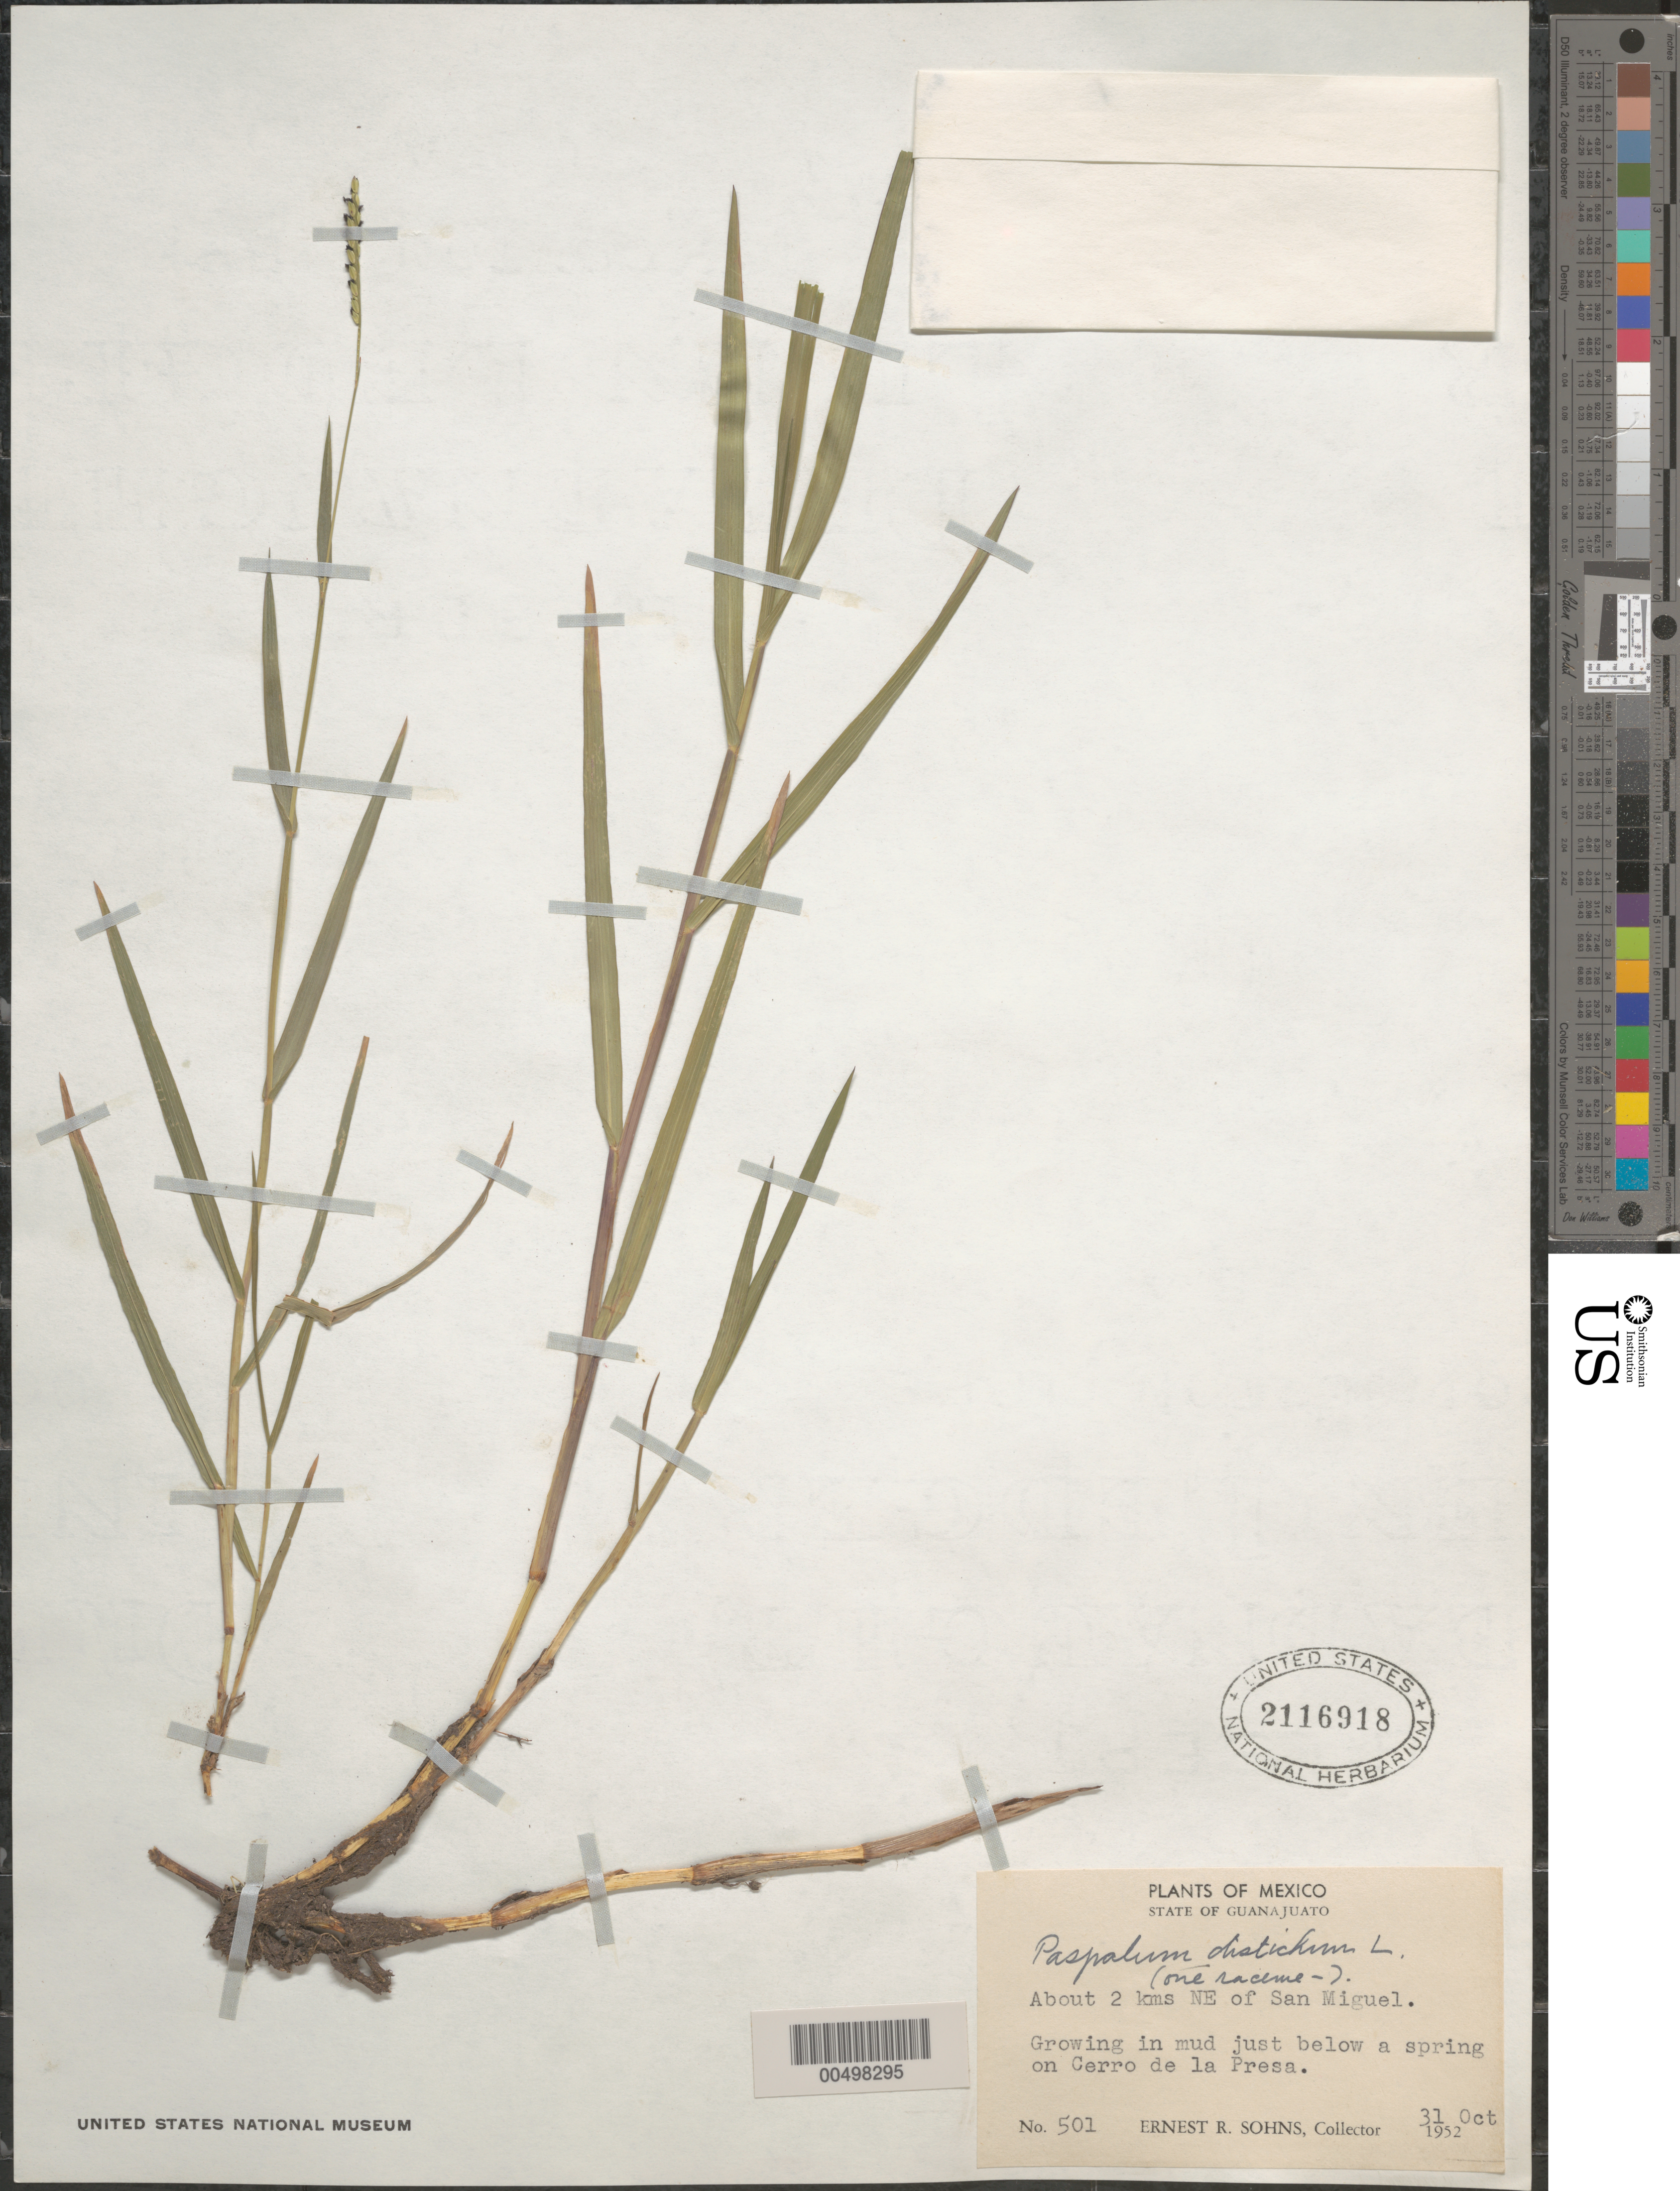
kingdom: Plantae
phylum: Tracheophyta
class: Liliopsida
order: Poales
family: Poaceae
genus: Paspalum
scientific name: Paspalum paspaloides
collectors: E. R. Sohns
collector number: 501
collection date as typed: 31 Oct 1952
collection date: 1952-10-31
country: Mexico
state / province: Guanajuato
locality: About 2 km NE of San Miguel, Cerro de La Presa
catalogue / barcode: US 2116918